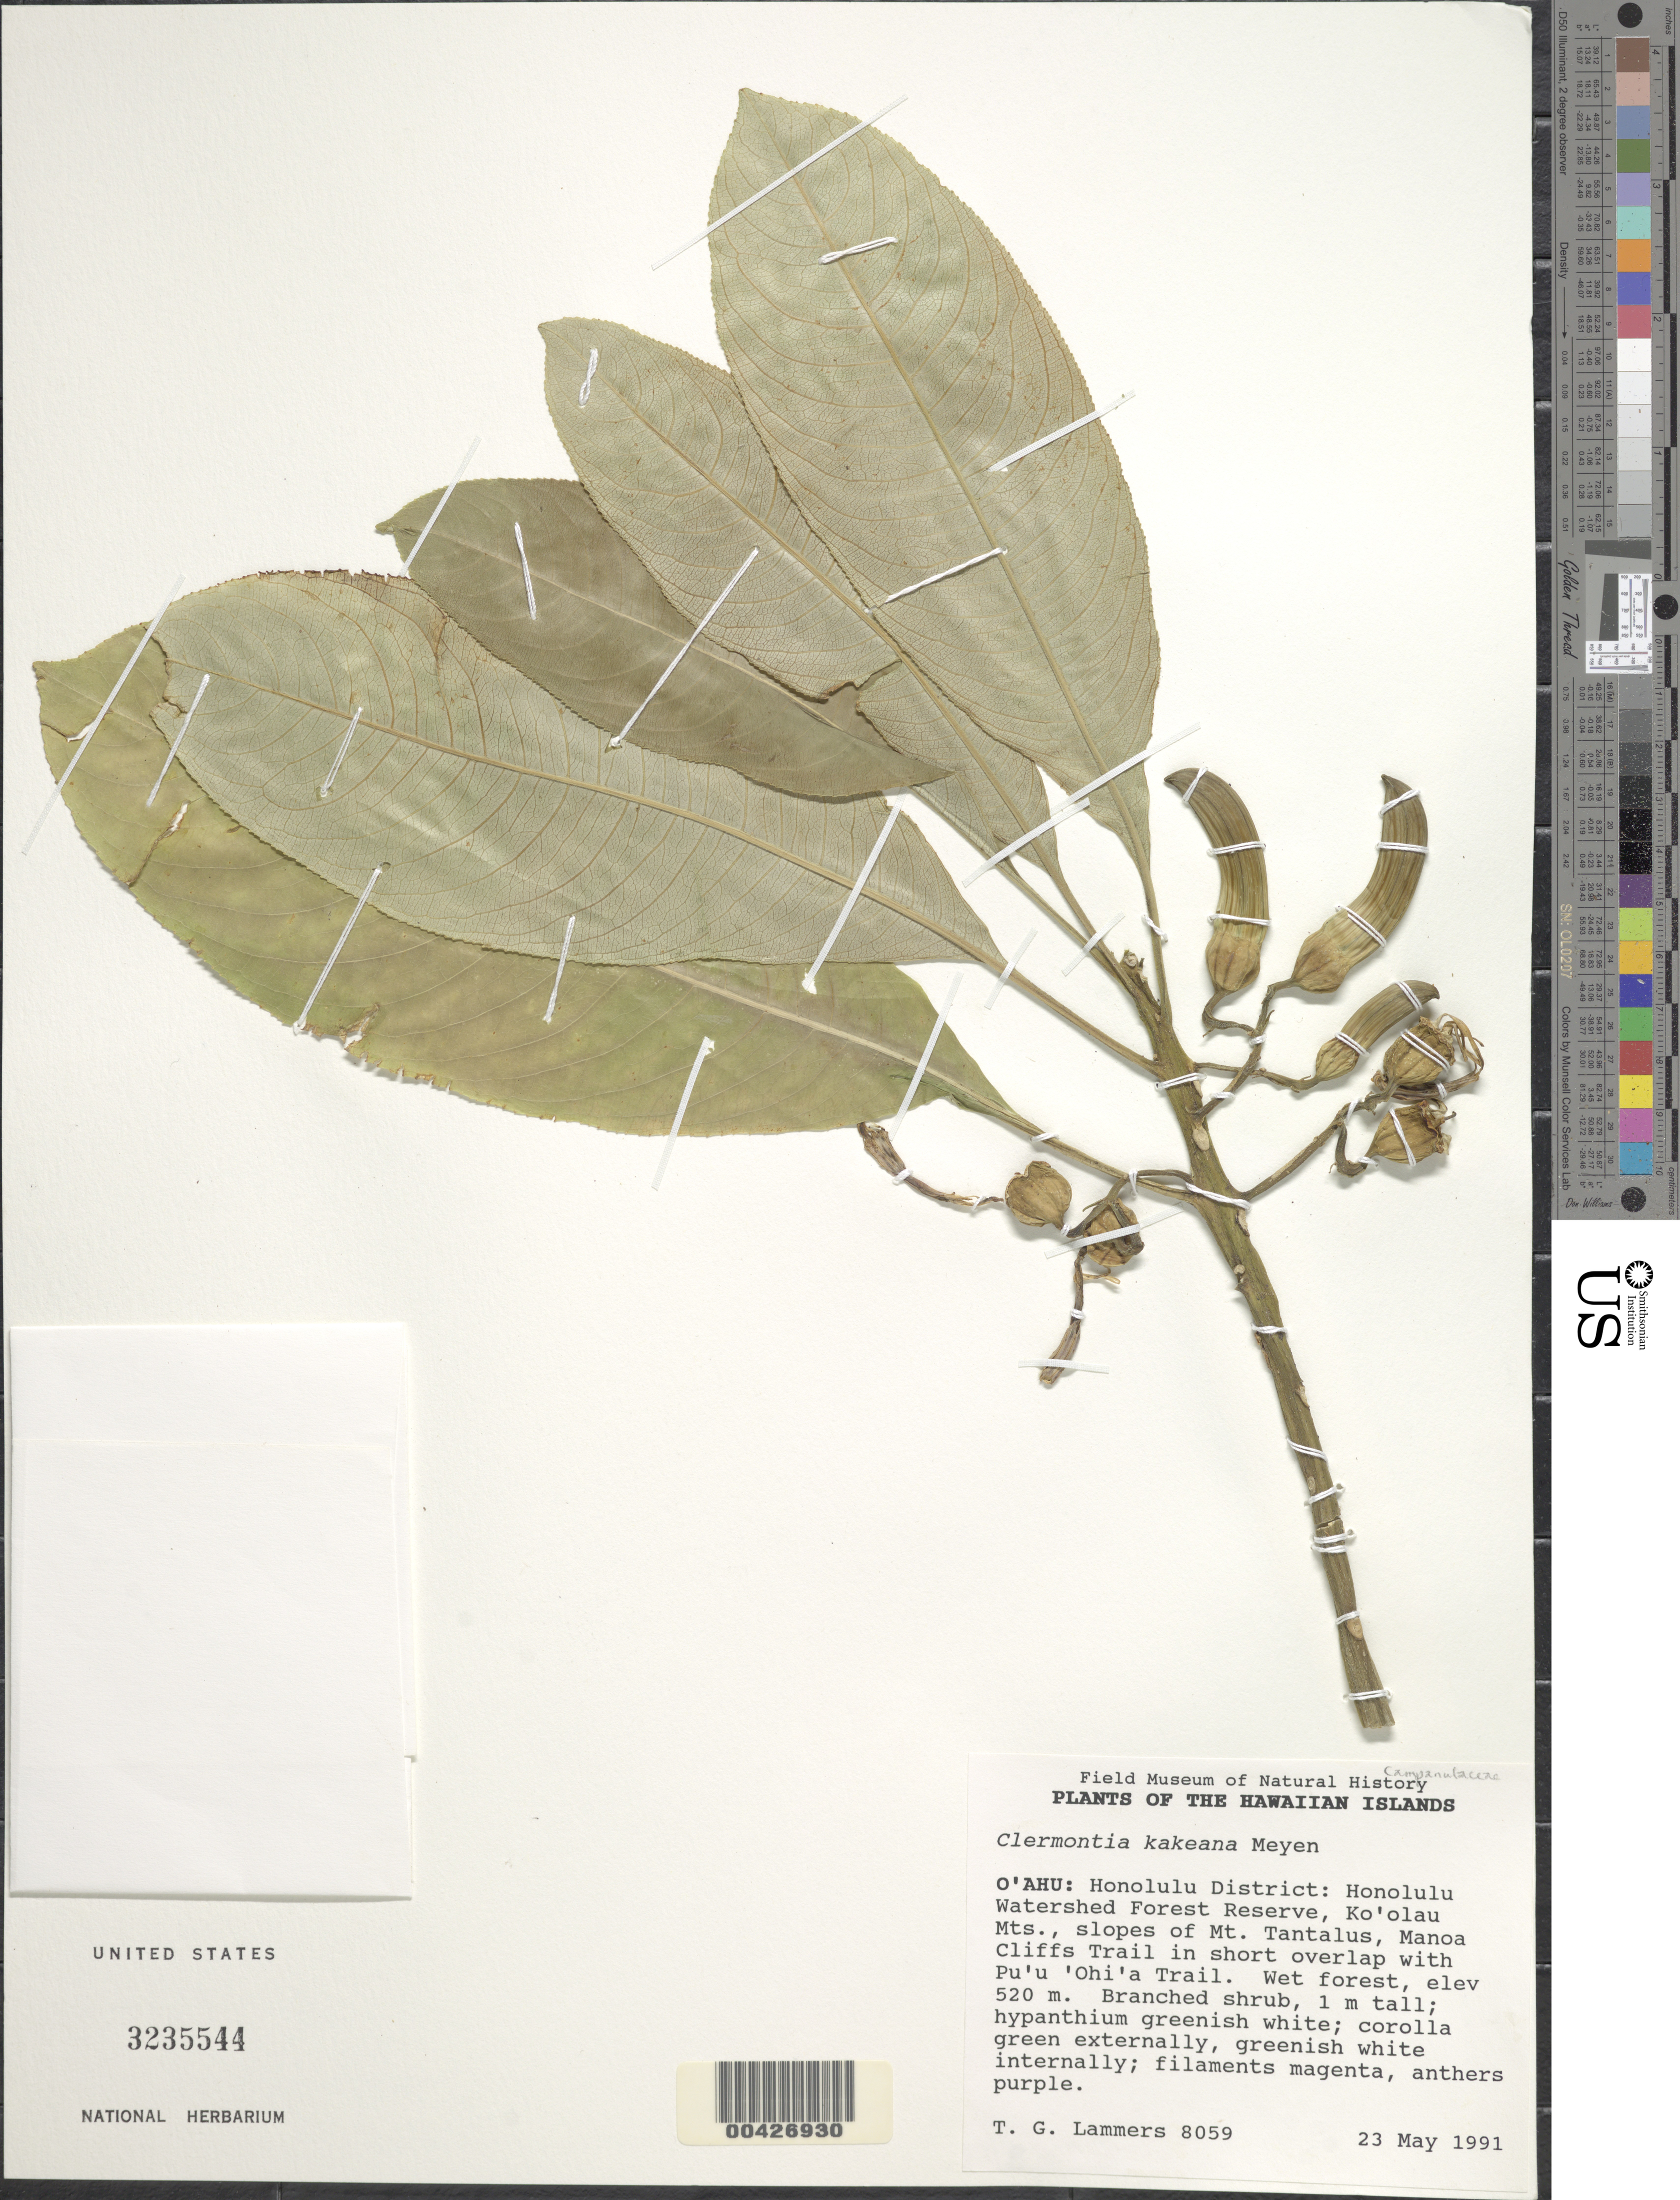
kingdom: Plantae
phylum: Tracheophyta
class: Magnoliopsida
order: Asterales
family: Campanulaceae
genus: Clermontia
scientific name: Clermontia kakeana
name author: Meyen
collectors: T. G. Lammers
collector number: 8059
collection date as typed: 23 May 1991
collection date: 1991-05-23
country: United States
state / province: Hawaii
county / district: Honolulu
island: Oahu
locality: Honolulu Dist., Honolulu Watershed Forest Res., Ko'olau Mts., slope of Mt. Tantalus, Manoa Cliffs Trl., overlap w/ Pu'u 'Ohi'a T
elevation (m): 520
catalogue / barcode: US 3235544